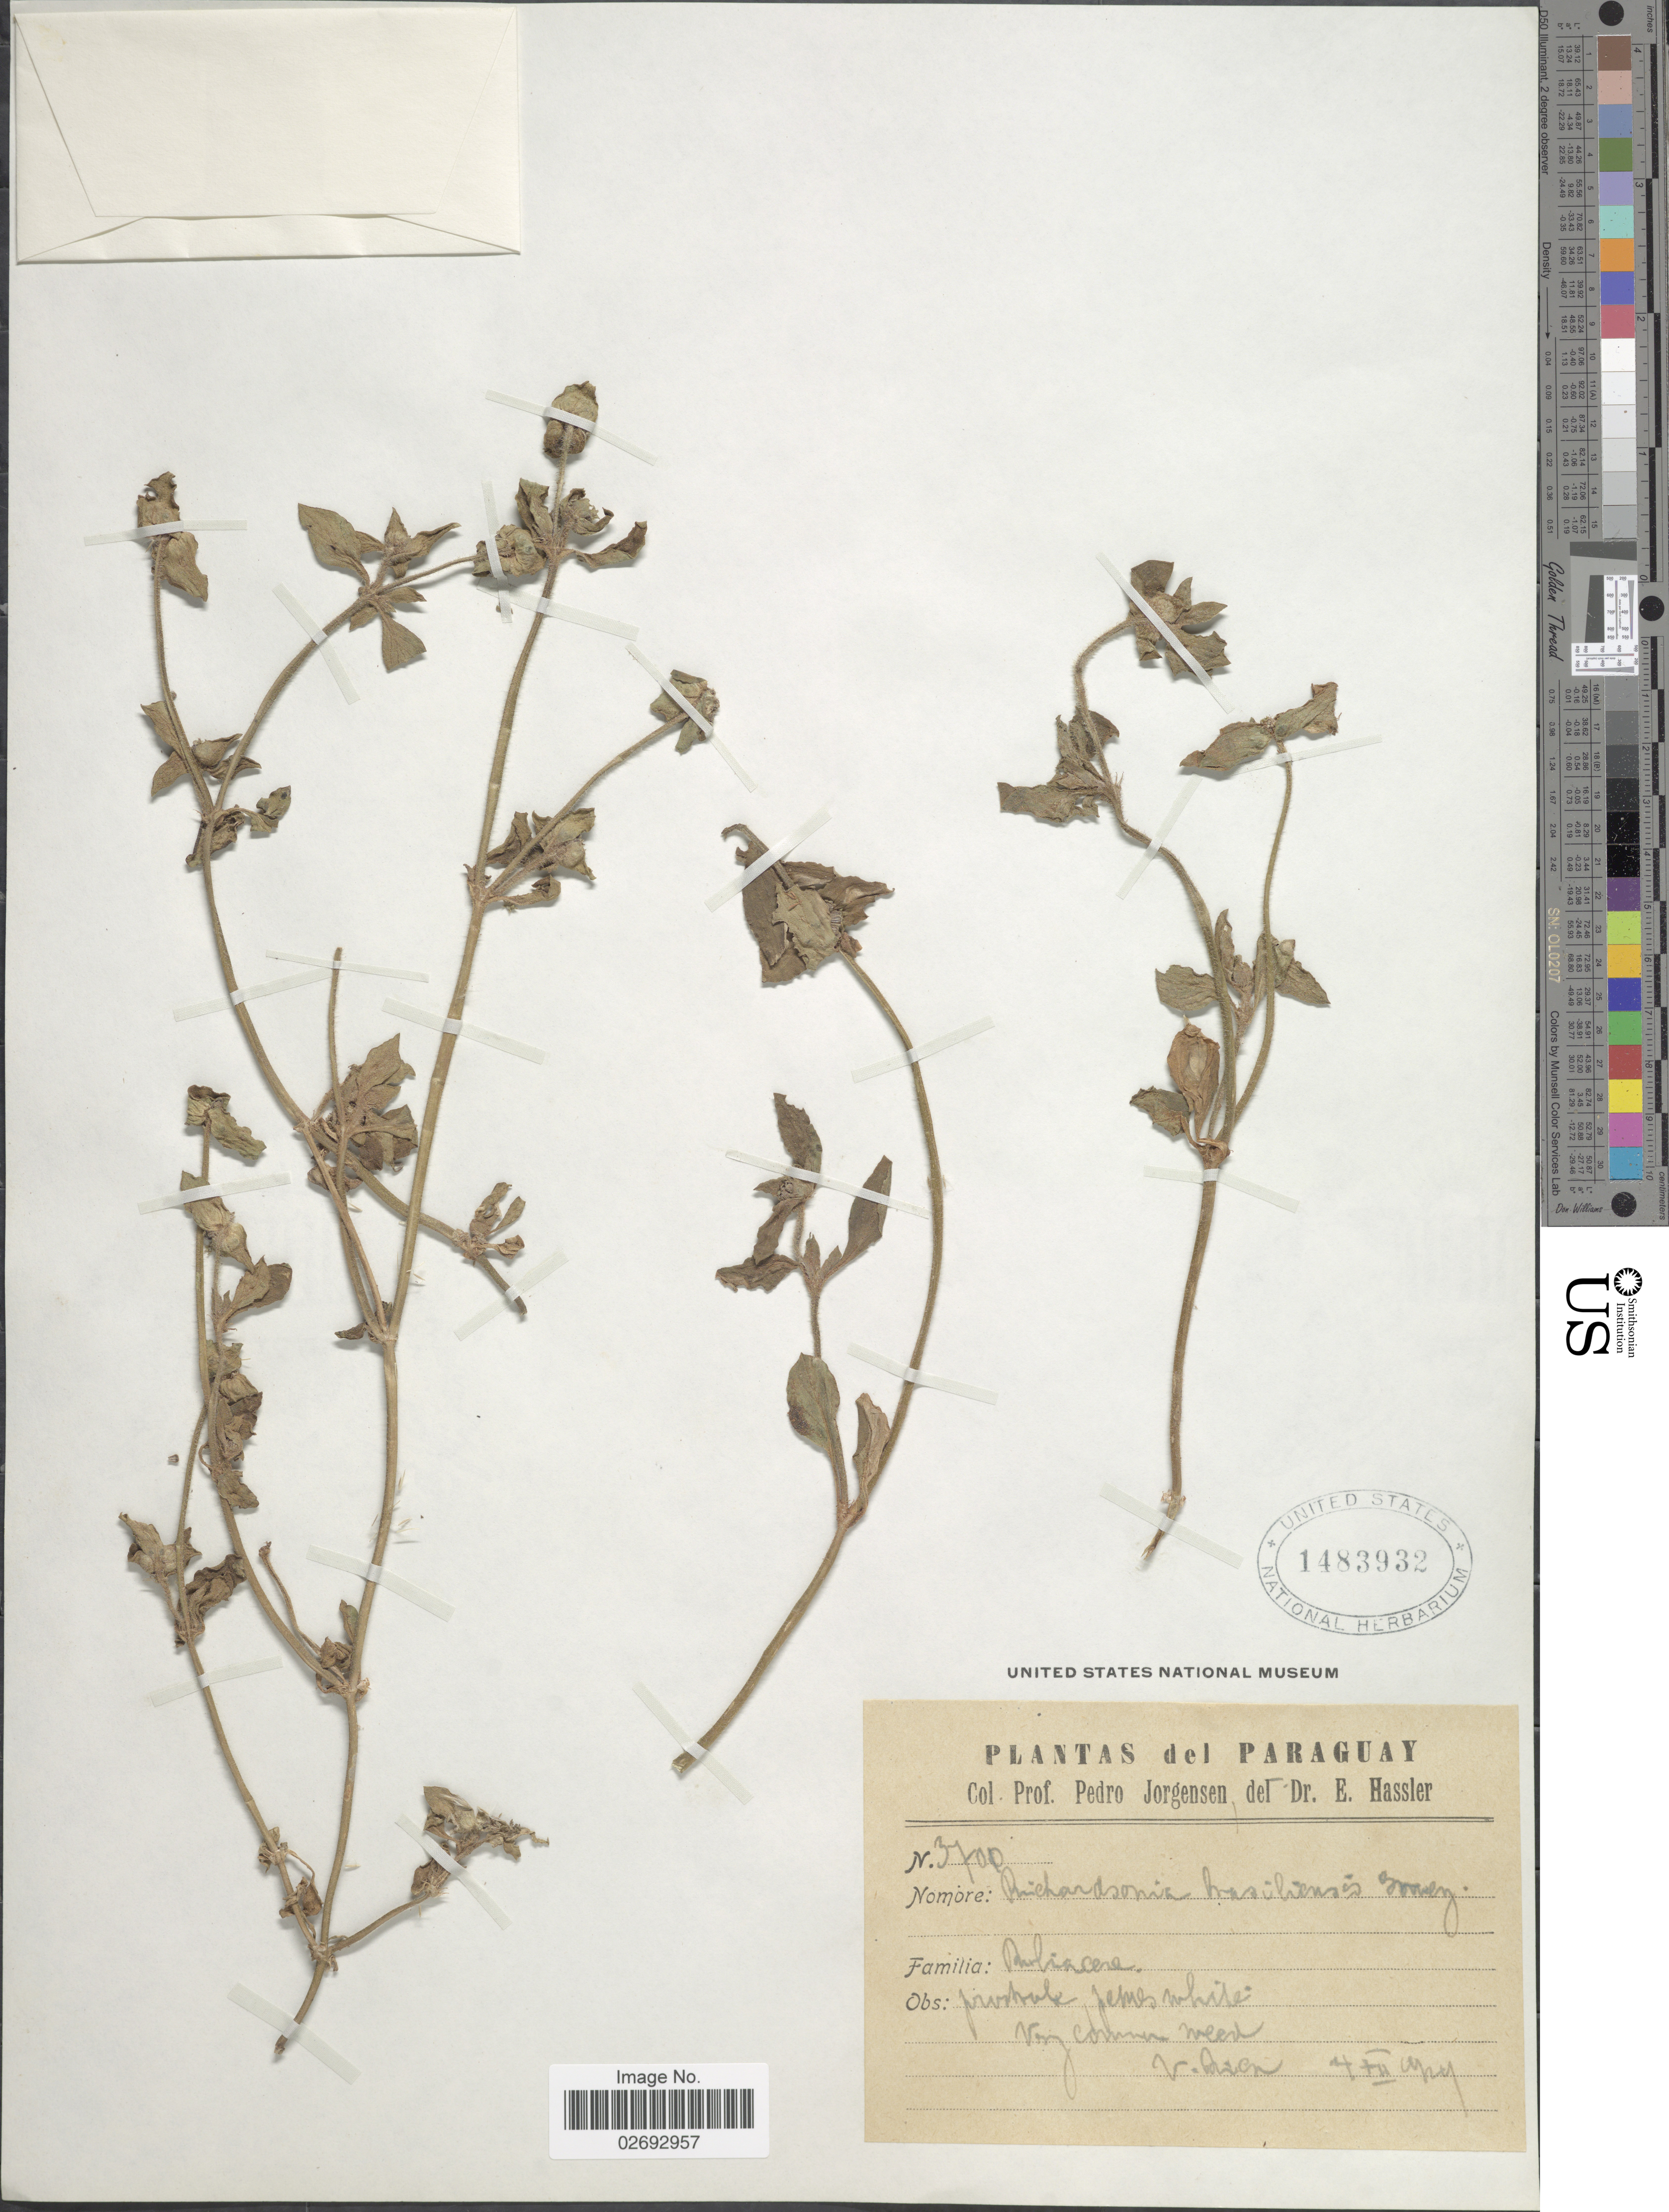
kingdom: Plantae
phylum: Tracheophyta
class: Magnoliopsida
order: Gentianales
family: Rubiaceae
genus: Richardia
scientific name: Richardia brasiliensis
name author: Gomes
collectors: P. Jörgensen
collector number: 3700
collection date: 1929-12-04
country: Paraguay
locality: Rica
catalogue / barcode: US 1483932